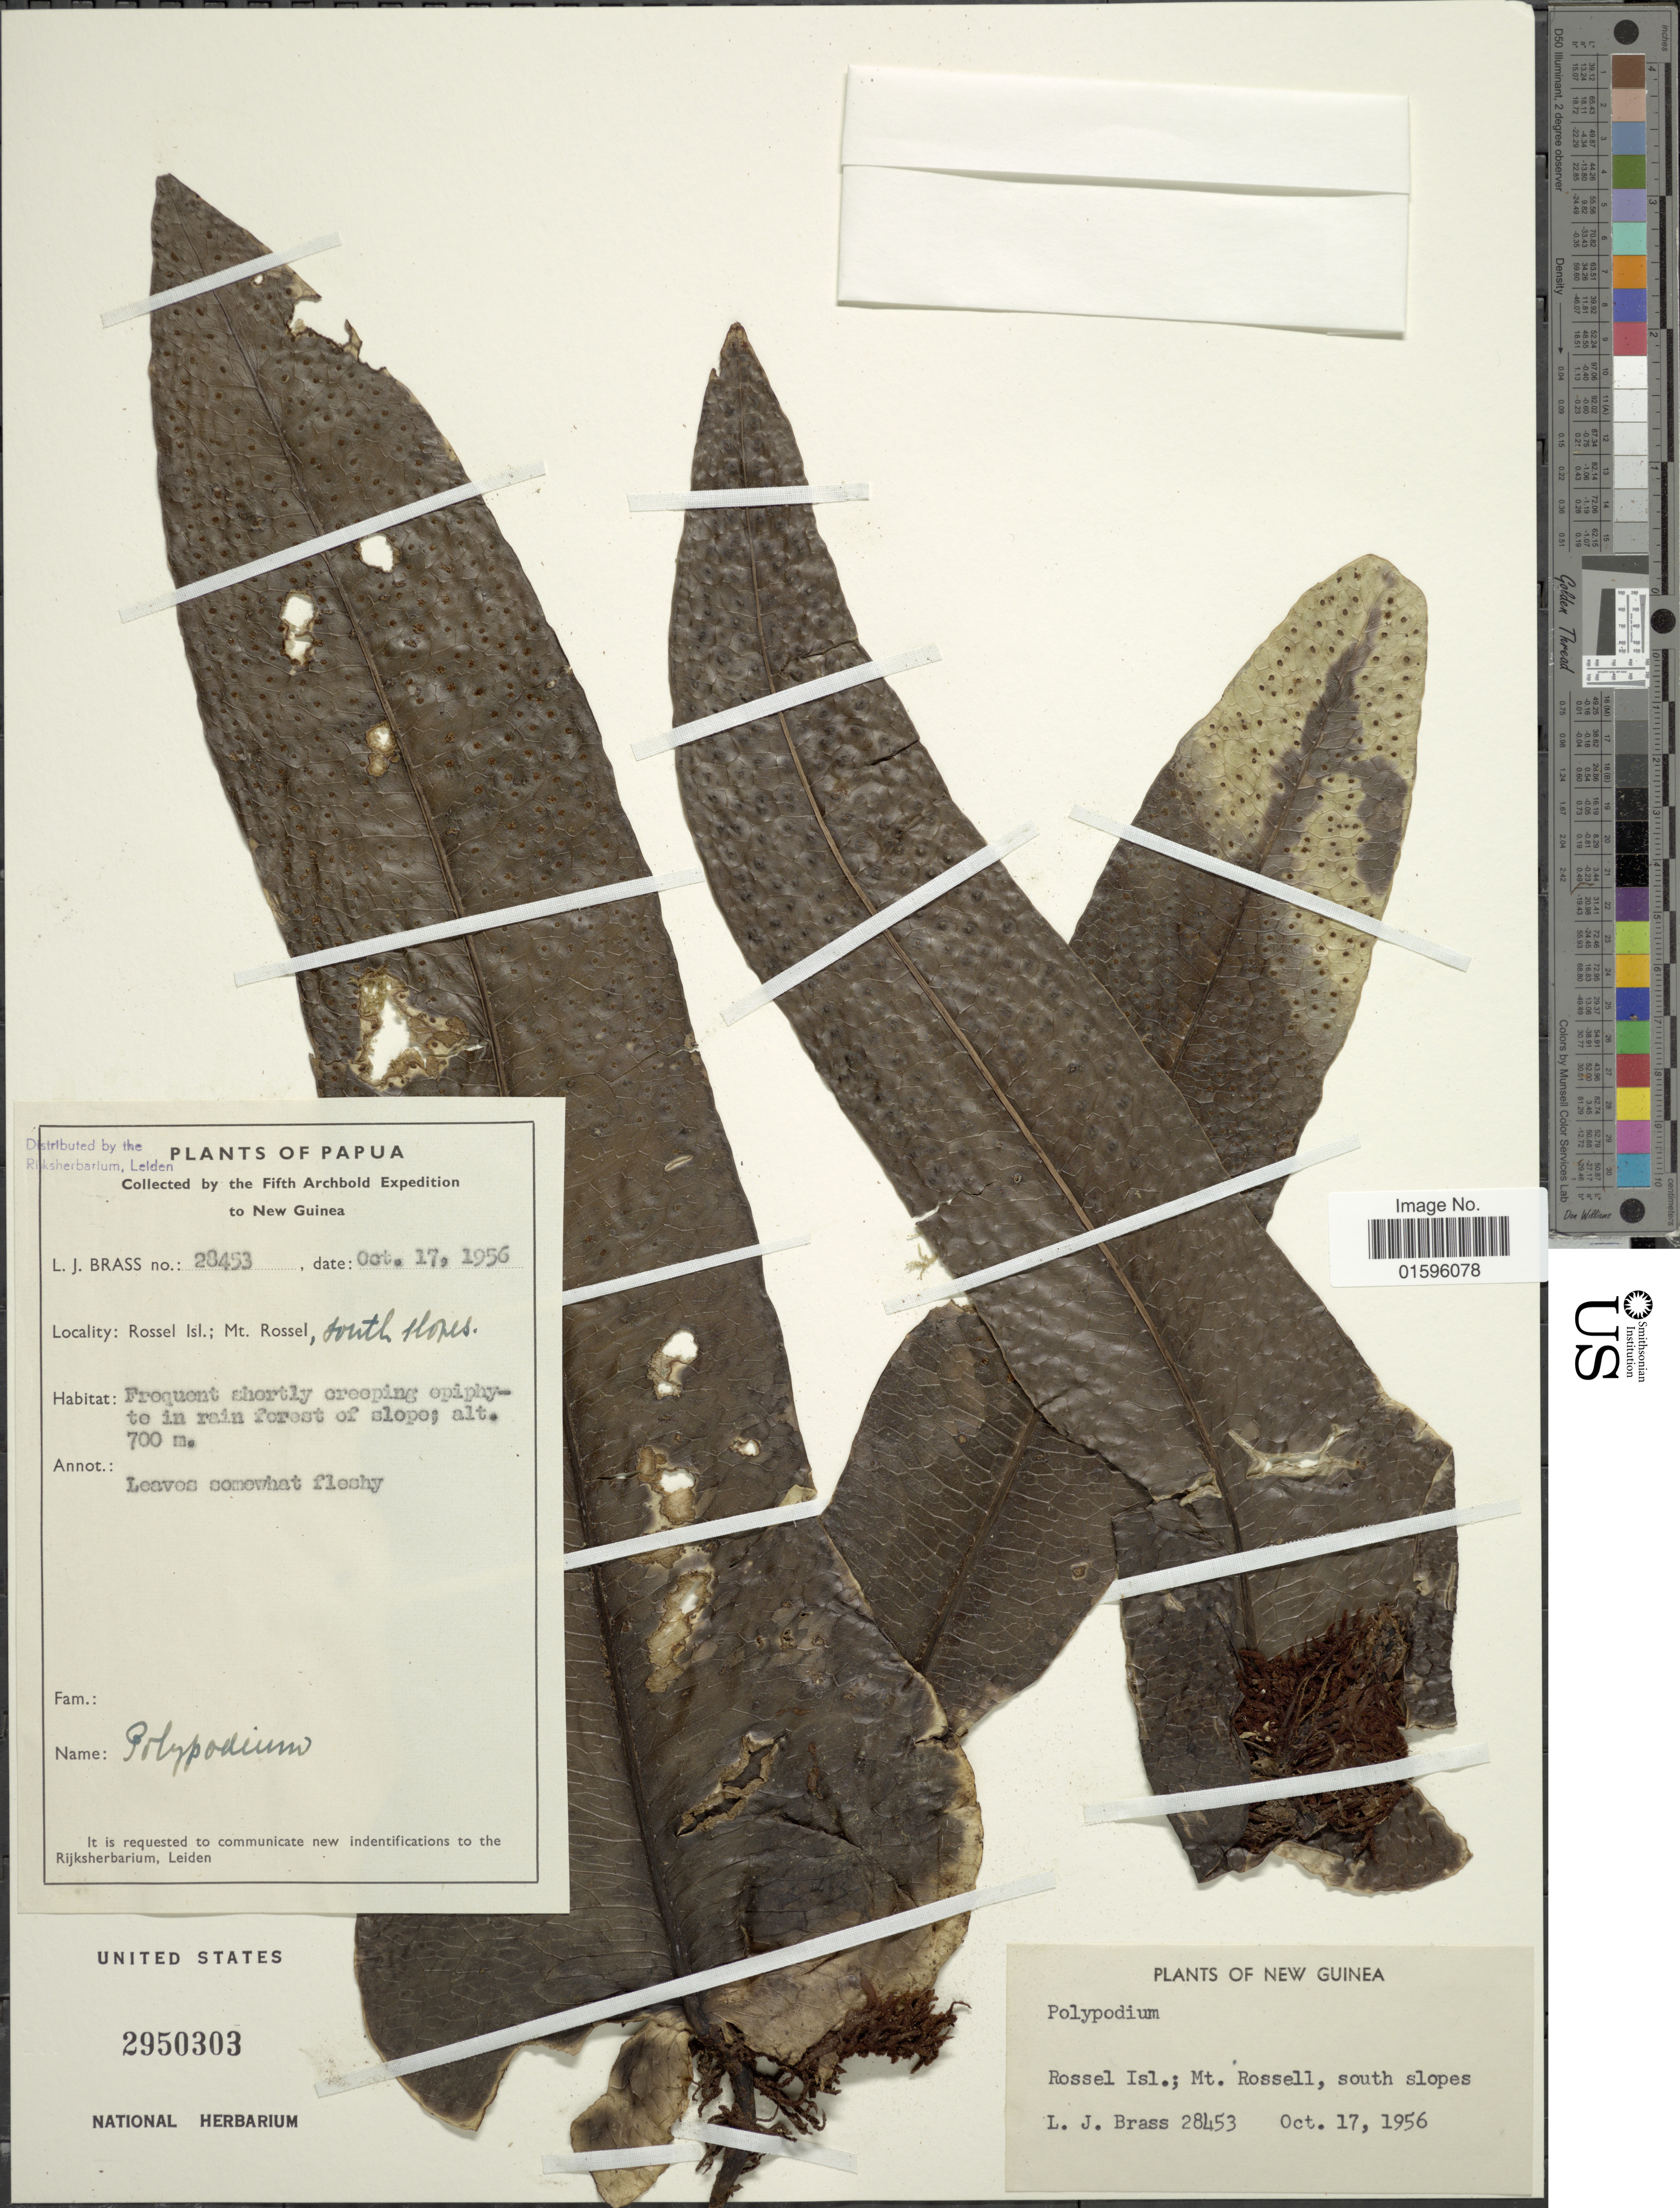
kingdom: Plantae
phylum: Tracheophyta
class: Polypodiopsida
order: Polypodiales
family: Polypodiaceae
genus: Polypodium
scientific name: Polypodium sp.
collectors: L. J. Brass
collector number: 28453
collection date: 1956-10-17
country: Papua New Guinea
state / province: Milne Bay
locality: New Guinea, Rossel Isl., Mt. Rossel, south slopes, Papua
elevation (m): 700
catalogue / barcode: US 2950303